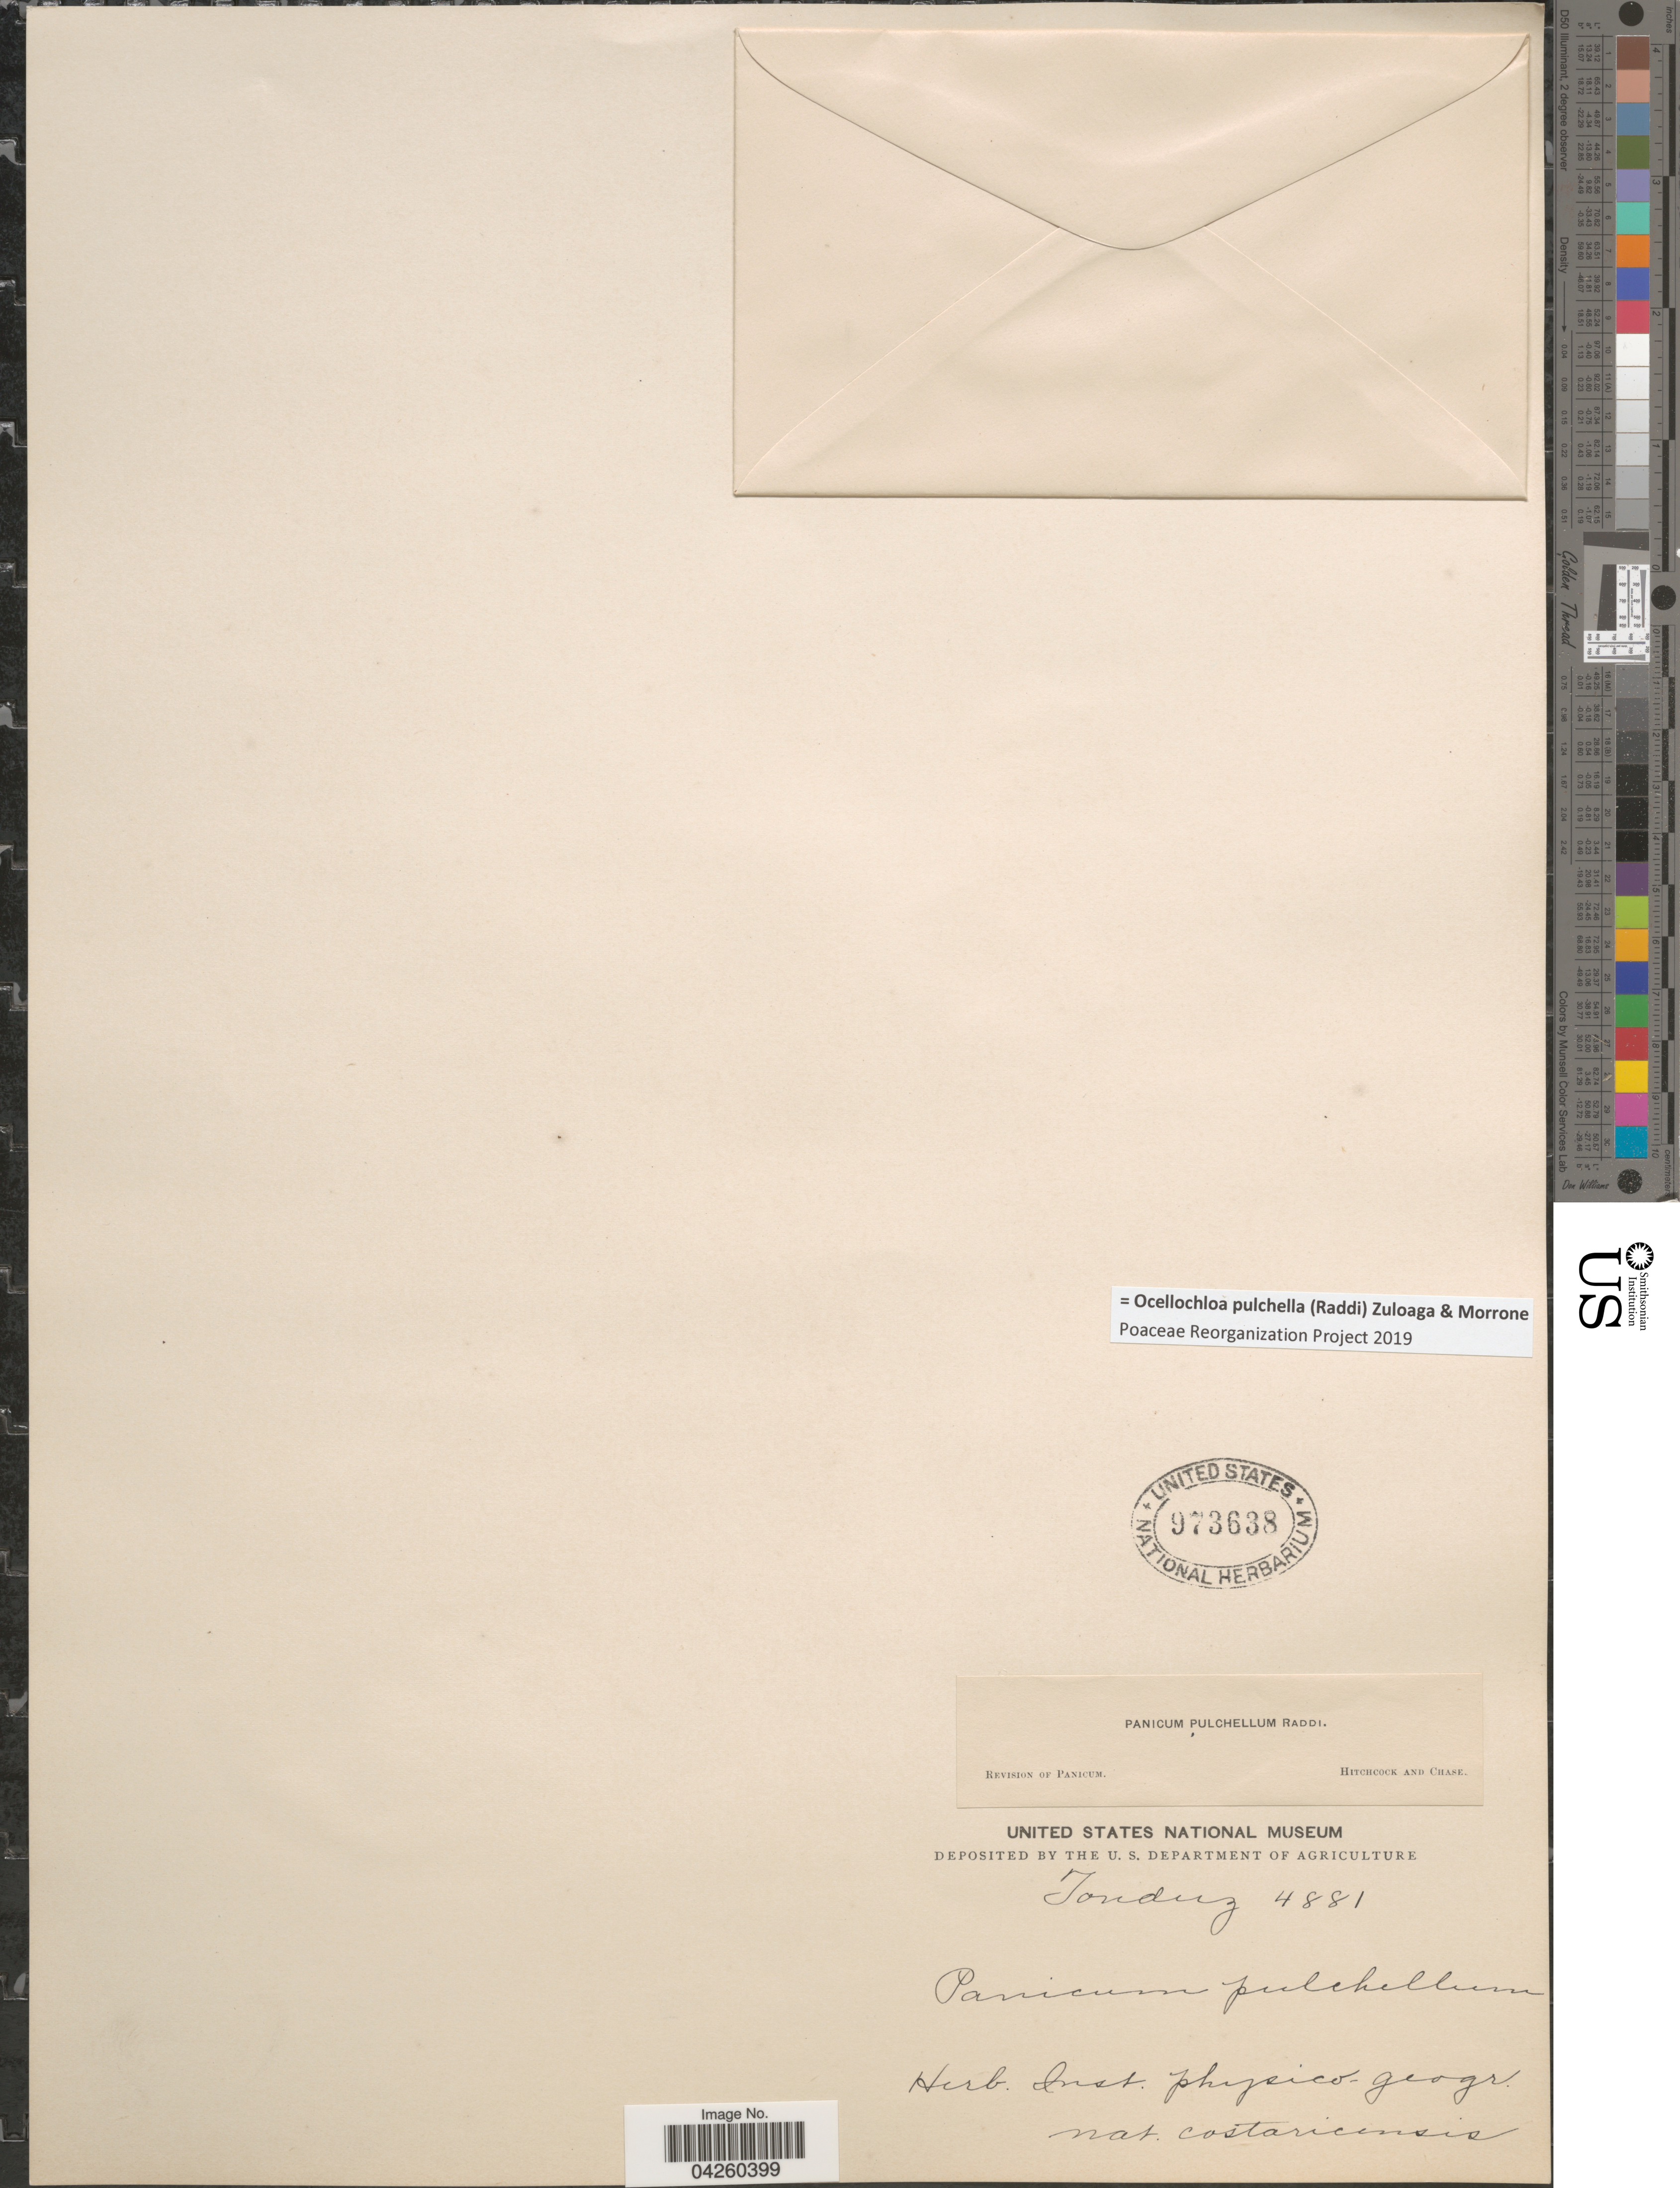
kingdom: Plantae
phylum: Tracheophyta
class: Liliopsida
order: Poales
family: Poaceae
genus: Ocellochloa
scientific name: Ocellochloa pulchella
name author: (Raddi) Zuloaga & Morrone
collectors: Tonduz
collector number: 4881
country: Costa Rica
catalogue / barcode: US 973638